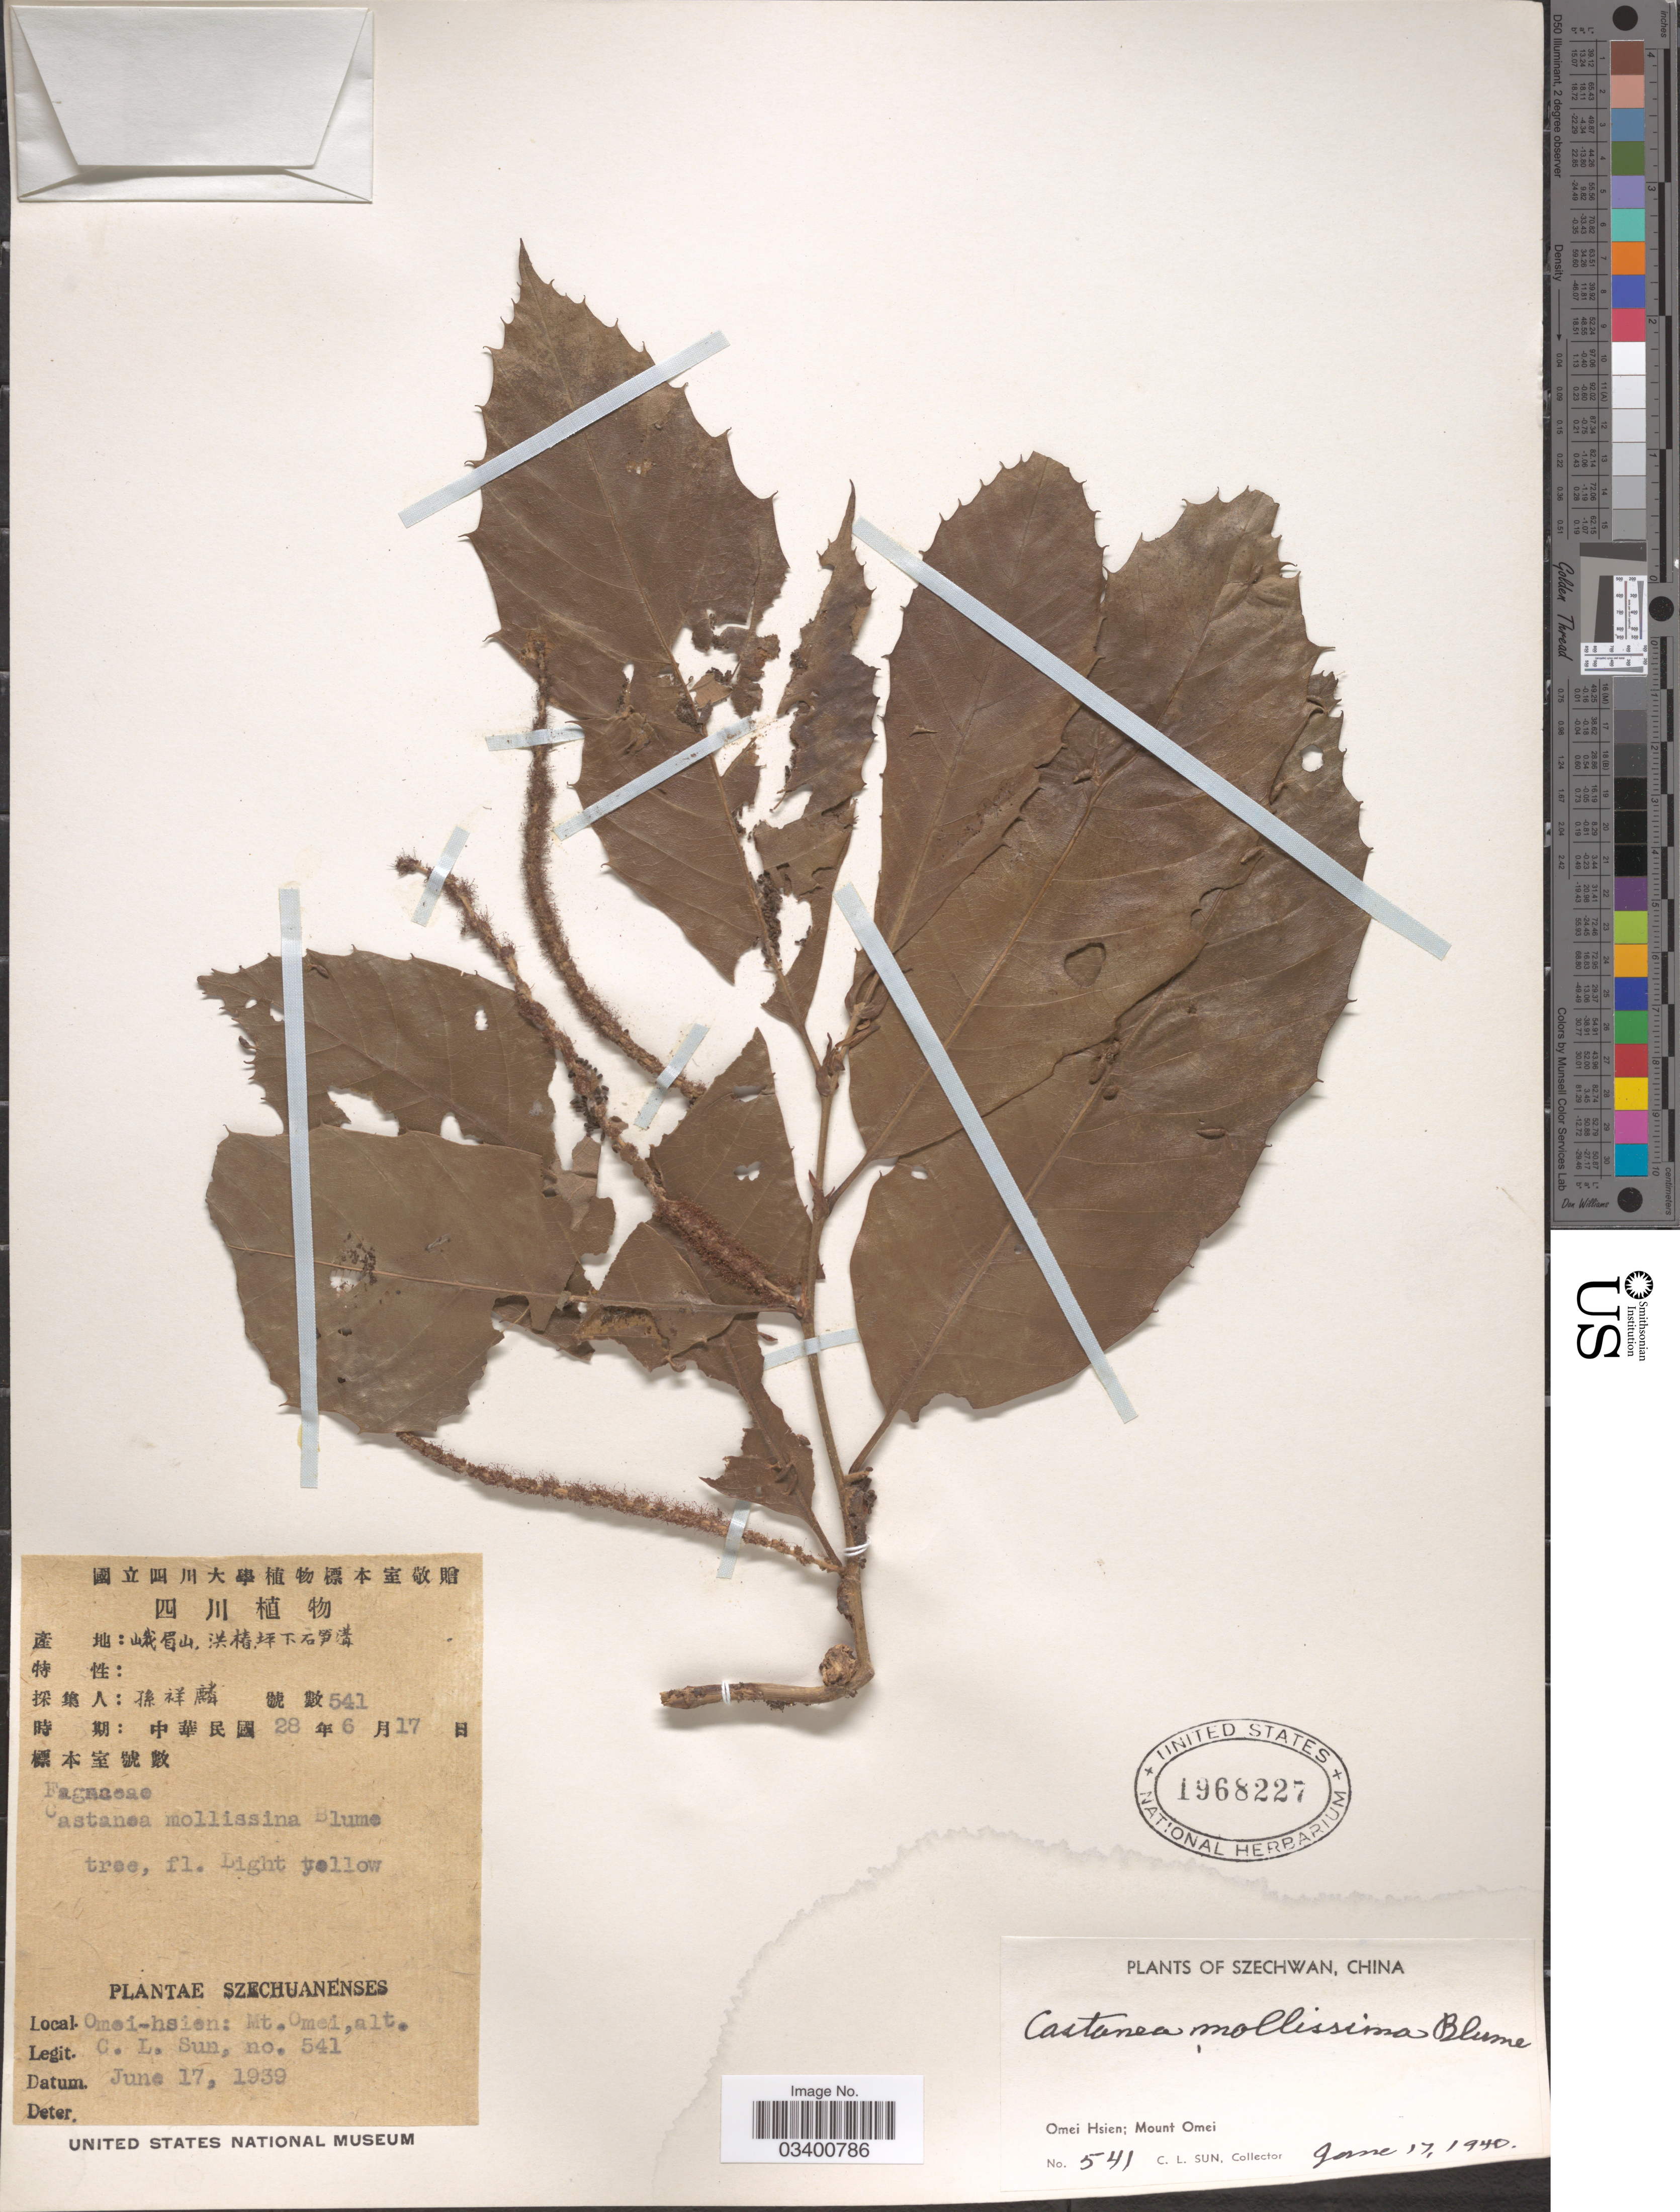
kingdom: Plantae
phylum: Tracheophyta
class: Magnoliopsida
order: Fagales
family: Fagaceae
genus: Castanea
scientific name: Castanea mollissima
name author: Blume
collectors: C. Sun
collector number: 541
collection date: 1939-06-17/1940-06-17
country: China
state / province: Sichuan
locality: Szechwan. Omei Hsien; Mount Omei.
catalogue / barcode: US 1968227